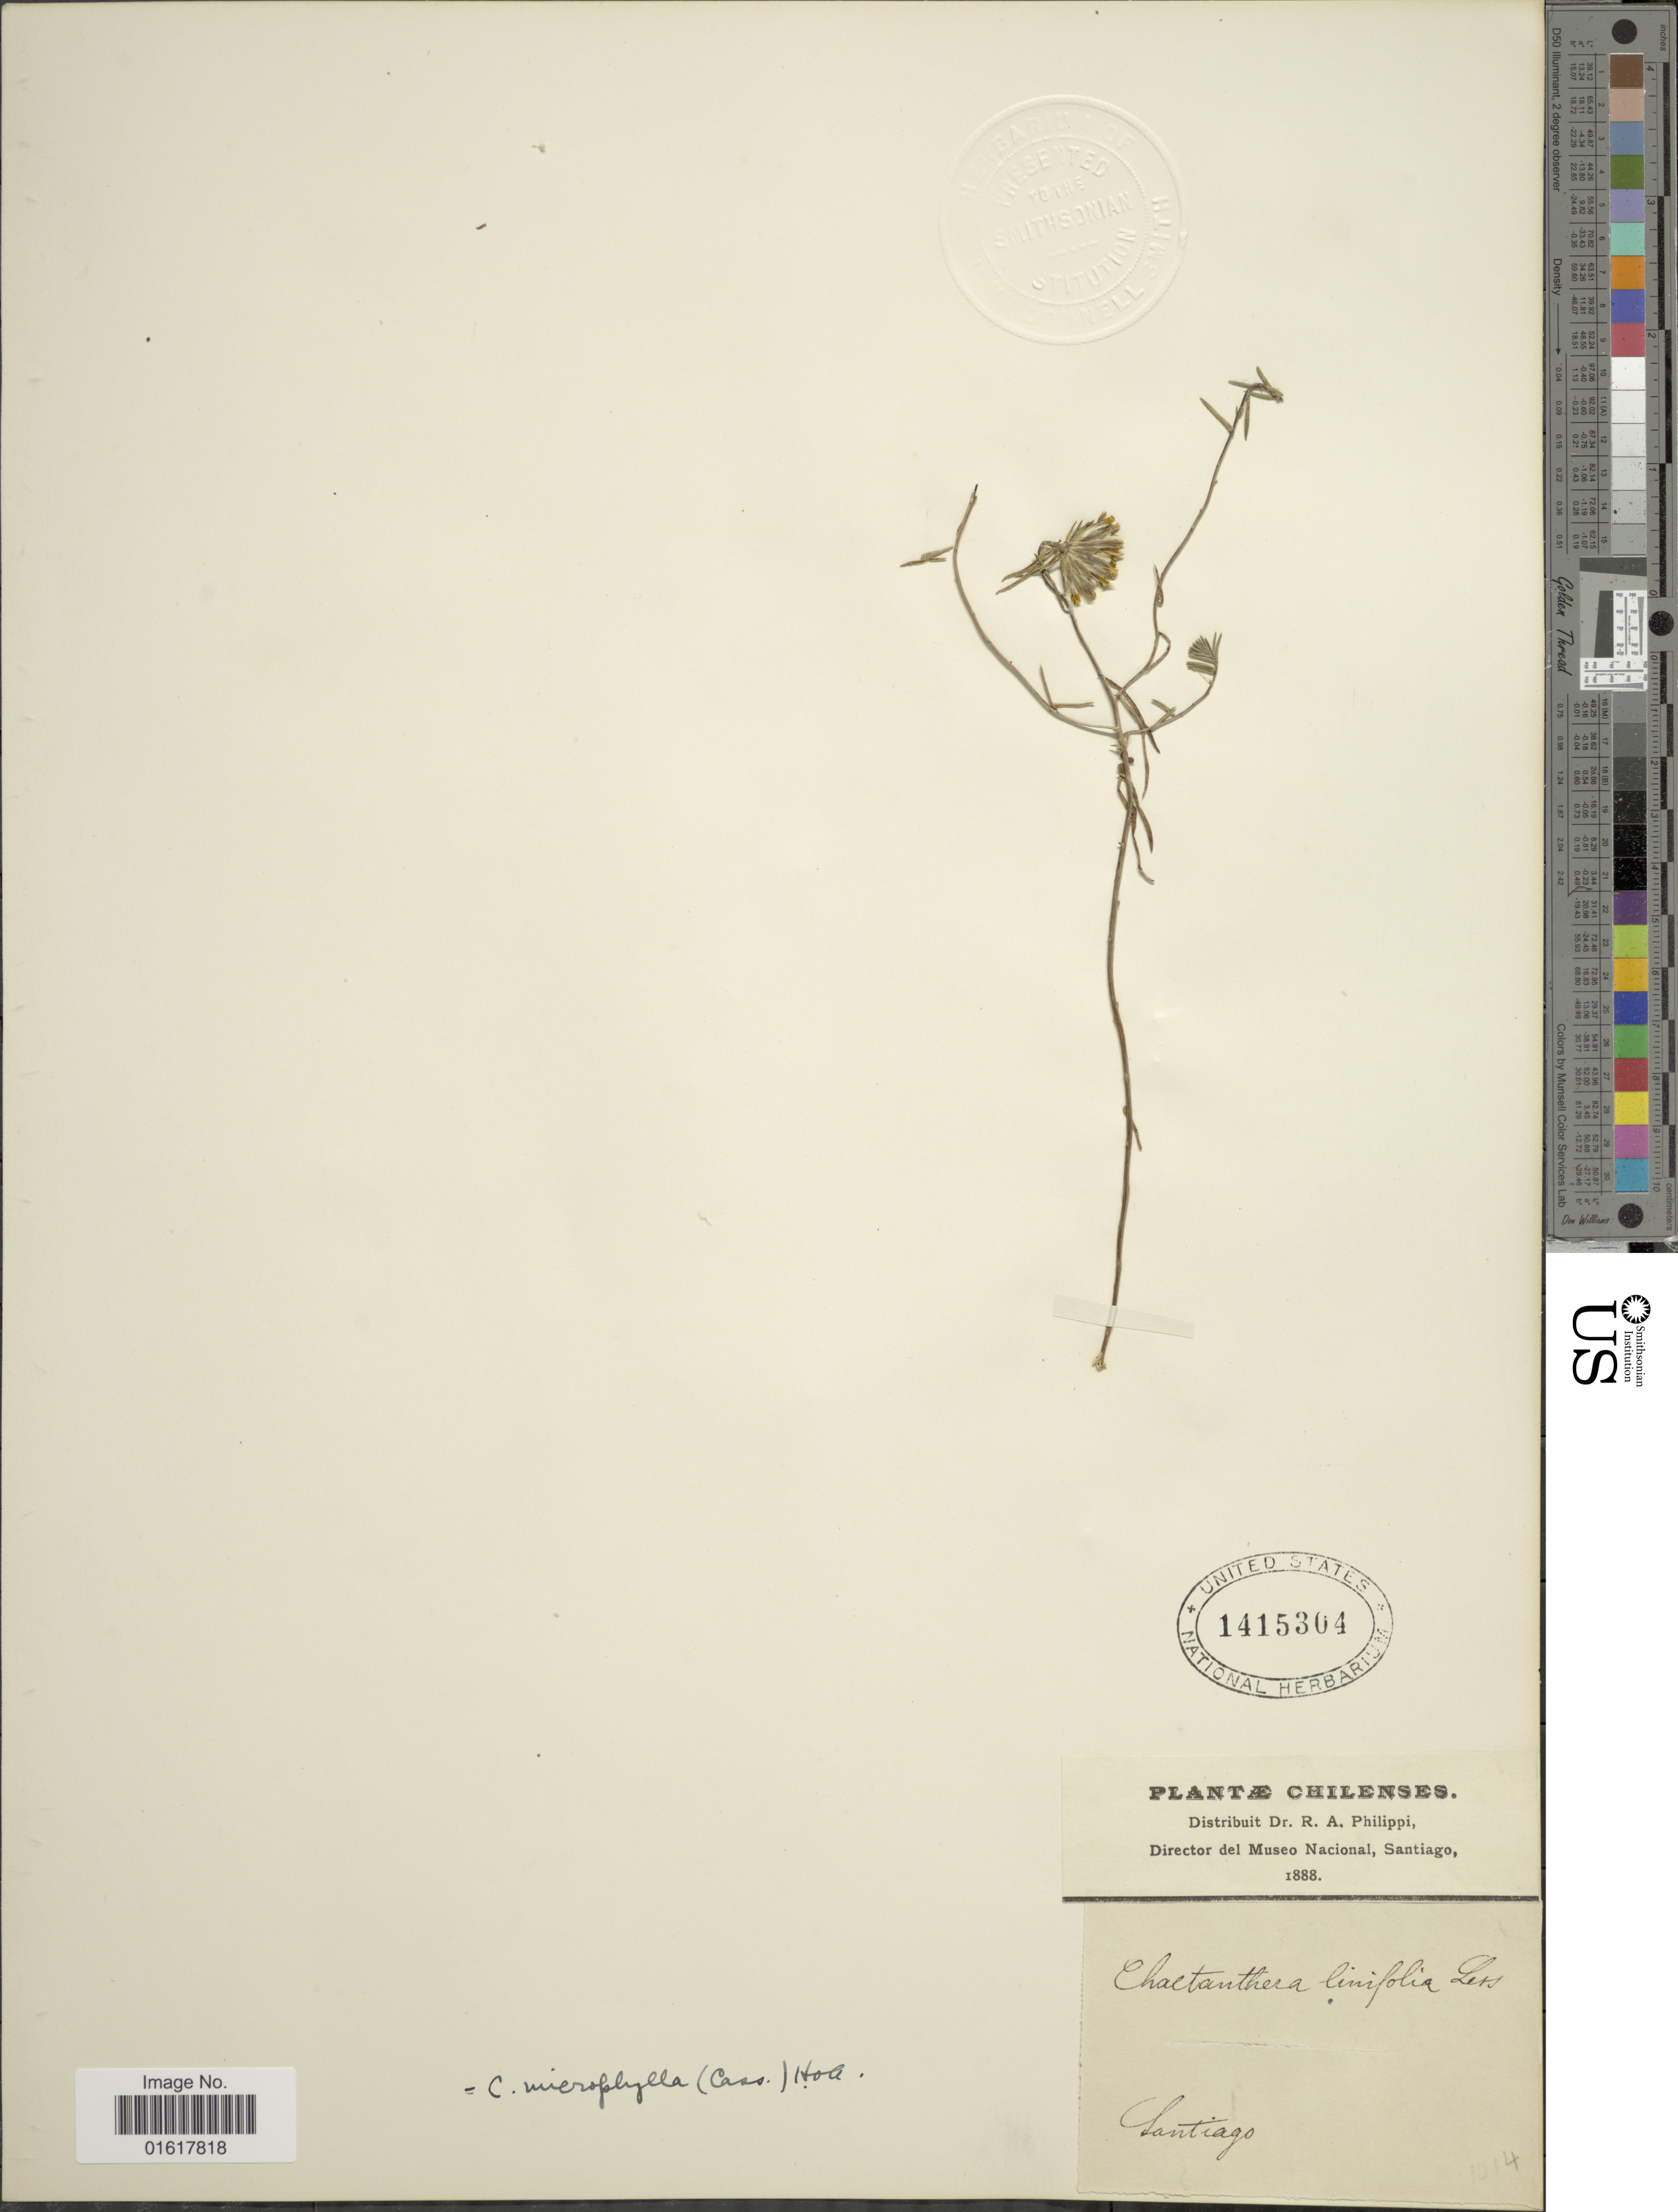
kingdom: Plantae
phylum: Tracheophyta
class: Magnoliopsida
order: Asterales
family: Asteraceae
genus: Chaetanthera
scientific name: Chaetanthera microphylla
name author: (Cass.) Hook. & Arn.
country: Chile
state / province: Región Metropolitana (RM)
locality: Santiago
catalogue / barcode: US 1415304